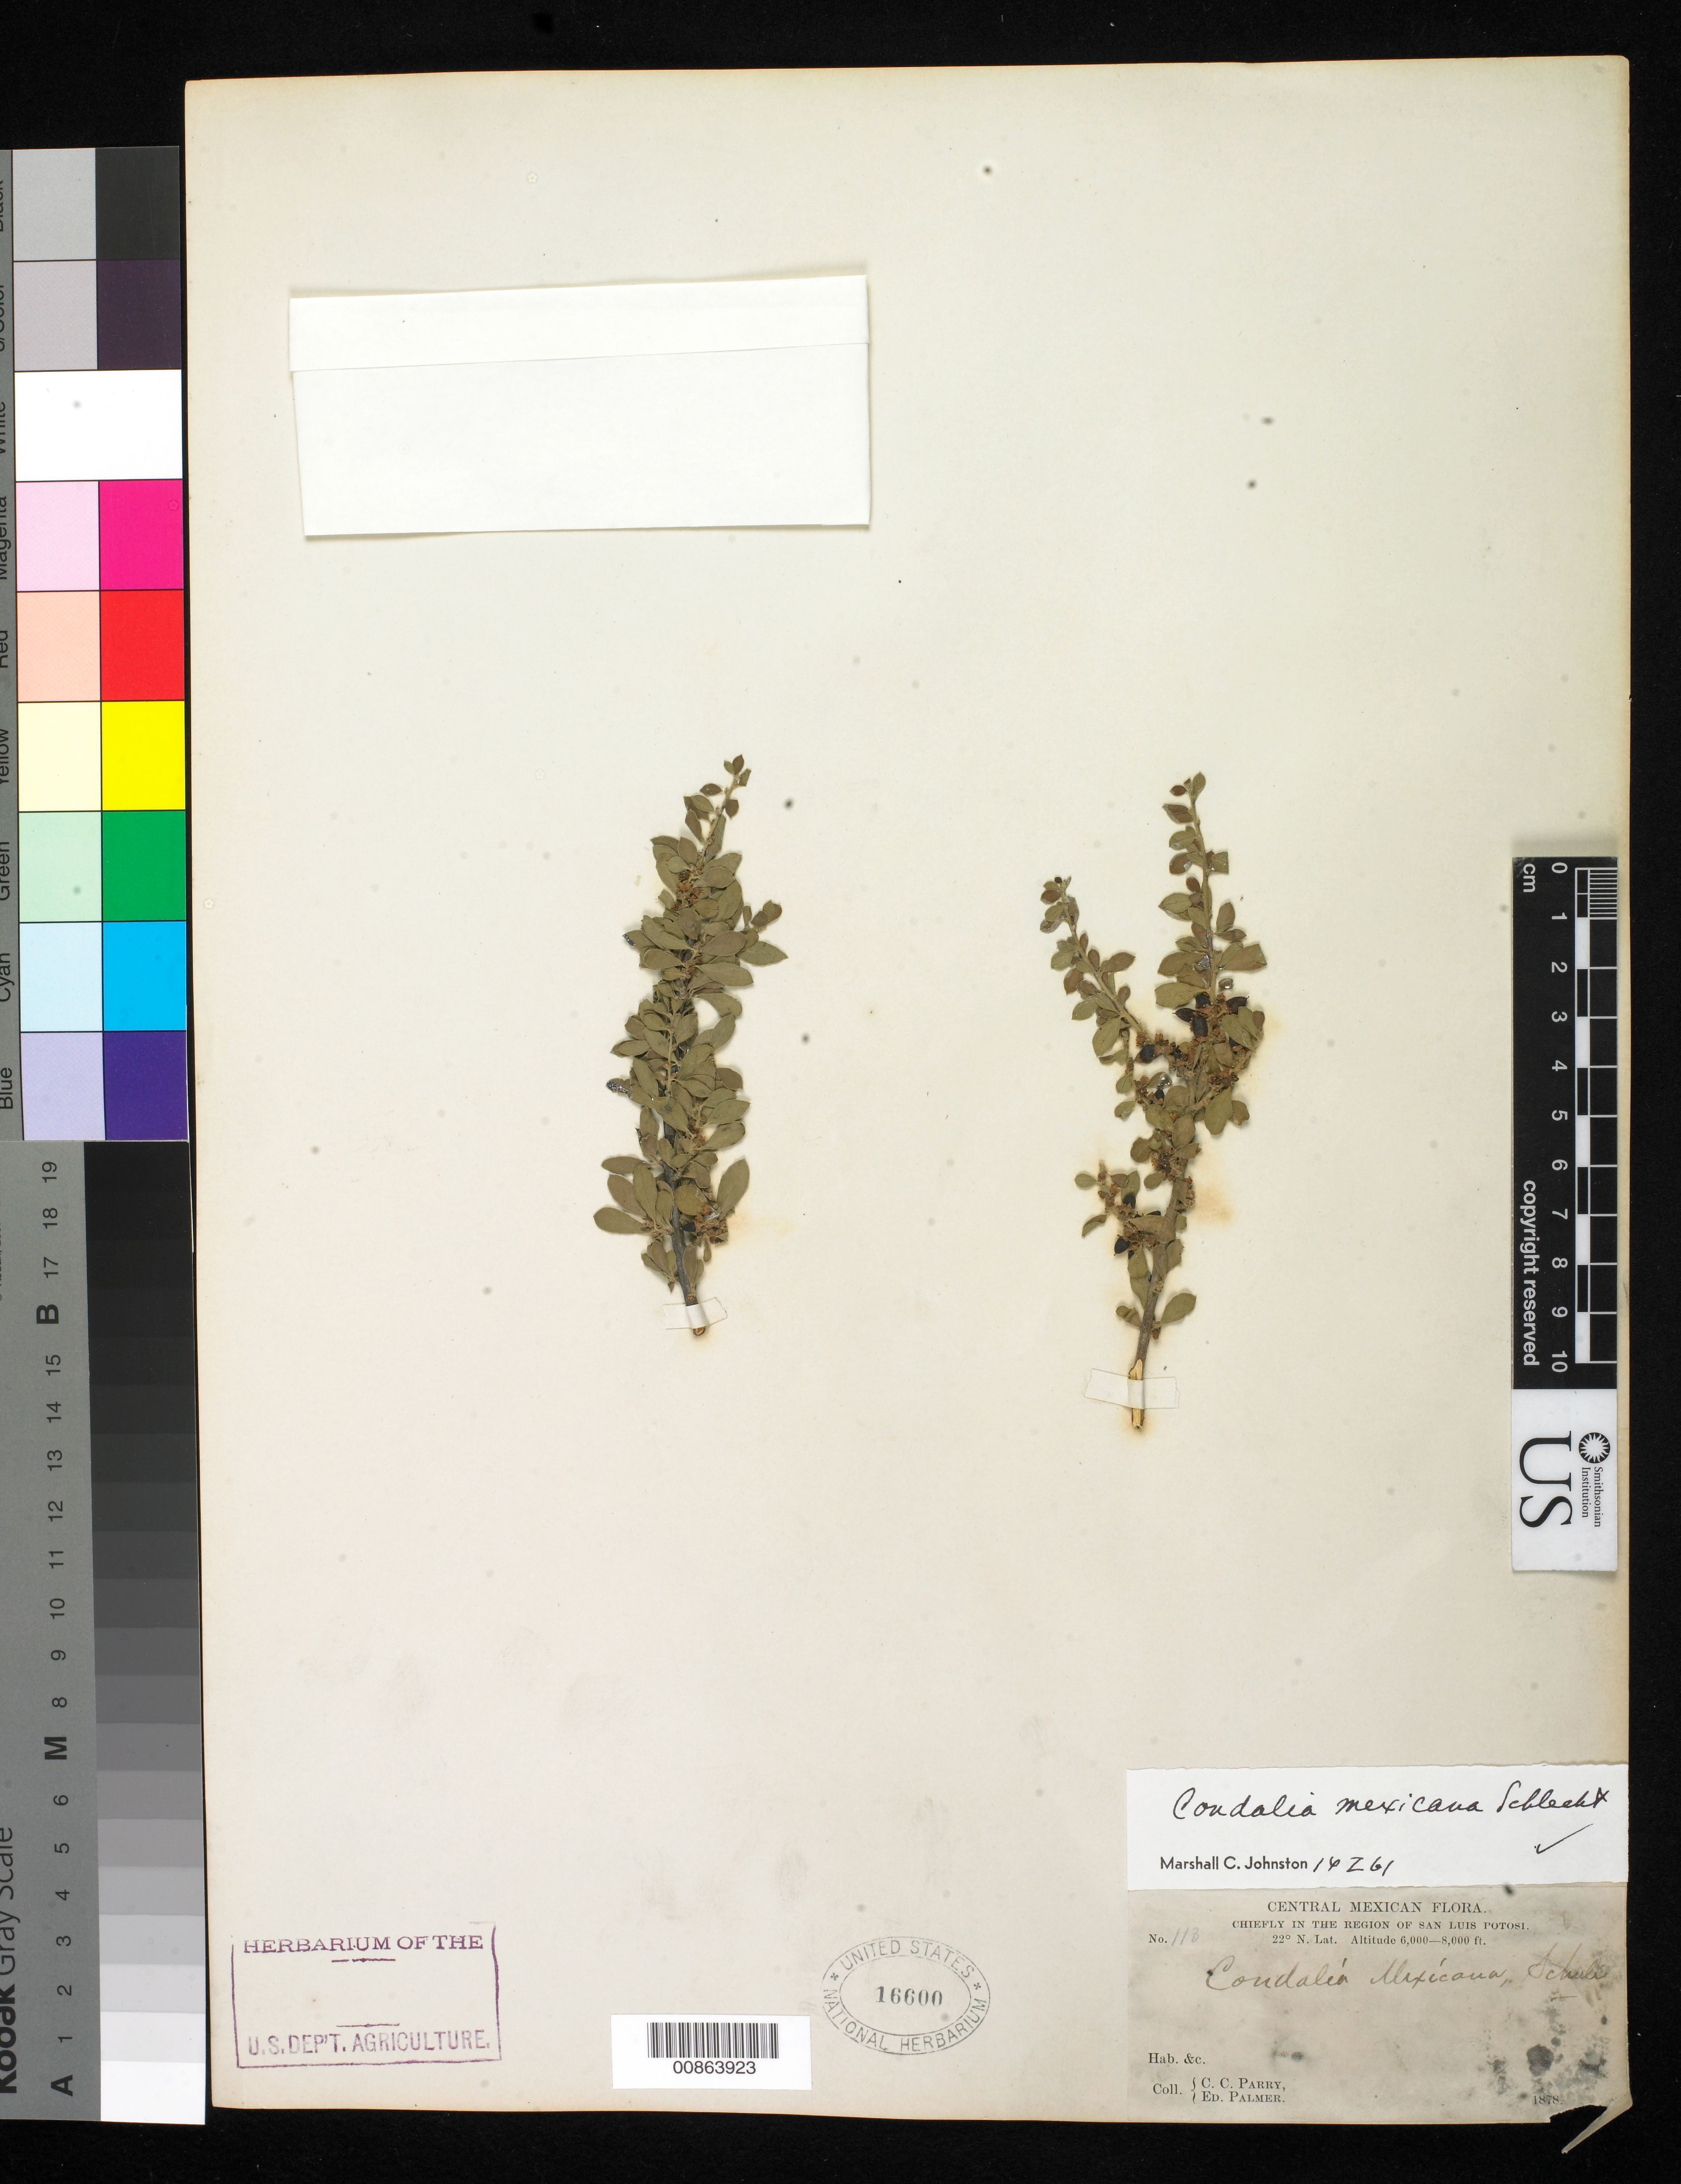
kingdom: Plantae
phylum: Tracheophyta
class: Magnoliopsida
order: Rosales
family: Rhamnaceae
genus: Condalia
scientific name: Condalia mexicana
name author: Schltdl.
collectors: C. C. Parry & E. Palmer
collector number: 113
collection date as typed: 1878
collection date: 1878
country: Mexico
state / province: San Luis Potosí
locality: Chiefly in the region of San Luis Potosí.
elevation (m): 1829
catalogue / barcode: US 16600